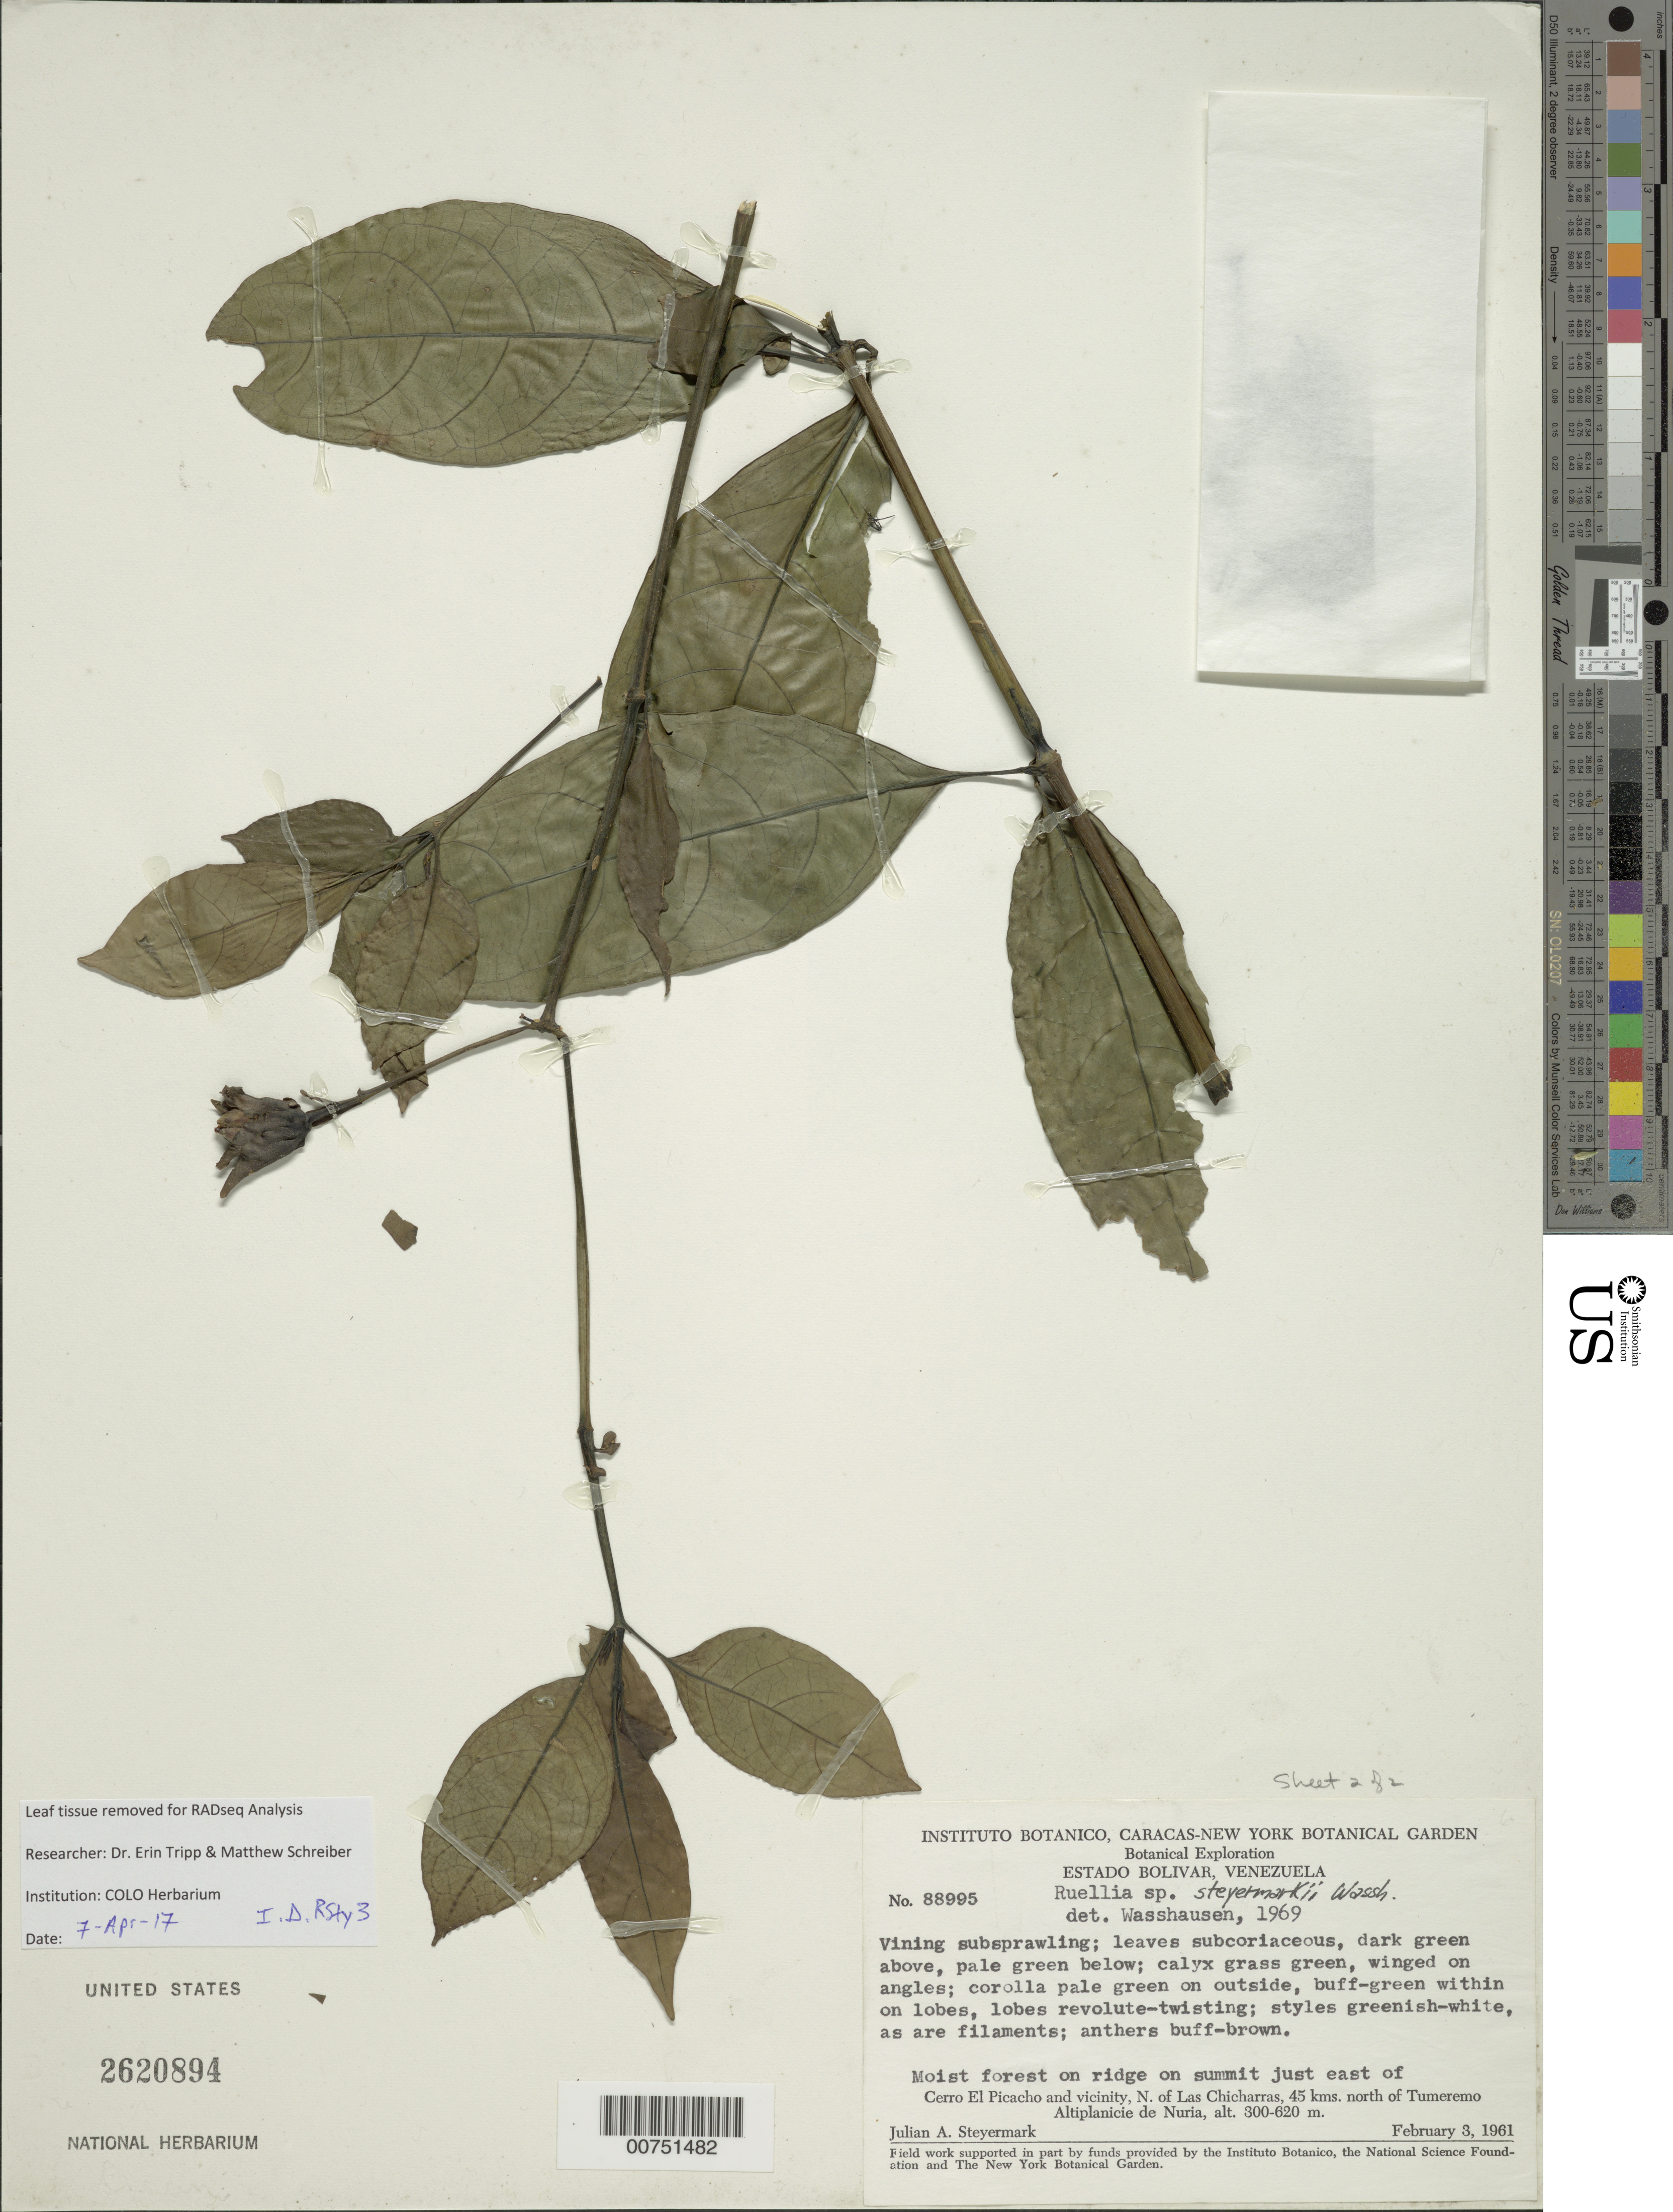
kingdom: Plantae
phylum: Tracheophyta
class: Magnoliopsida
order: Lamiales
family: Acanthaceae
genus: Ruellia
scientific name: Ruellia steyermarkii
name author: Wassh.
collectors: J. Steyermark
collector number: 88995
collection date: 1961-02-03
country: Venezuela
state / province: Bolivar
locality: Moist forest on ridge on summit just east of Cerro El Picacho and vicinity, N. of Las Chicharras, 45 kms. north of Tumeremo Altiplanicie de Nuria.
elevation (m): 300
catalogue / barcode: US 2620894